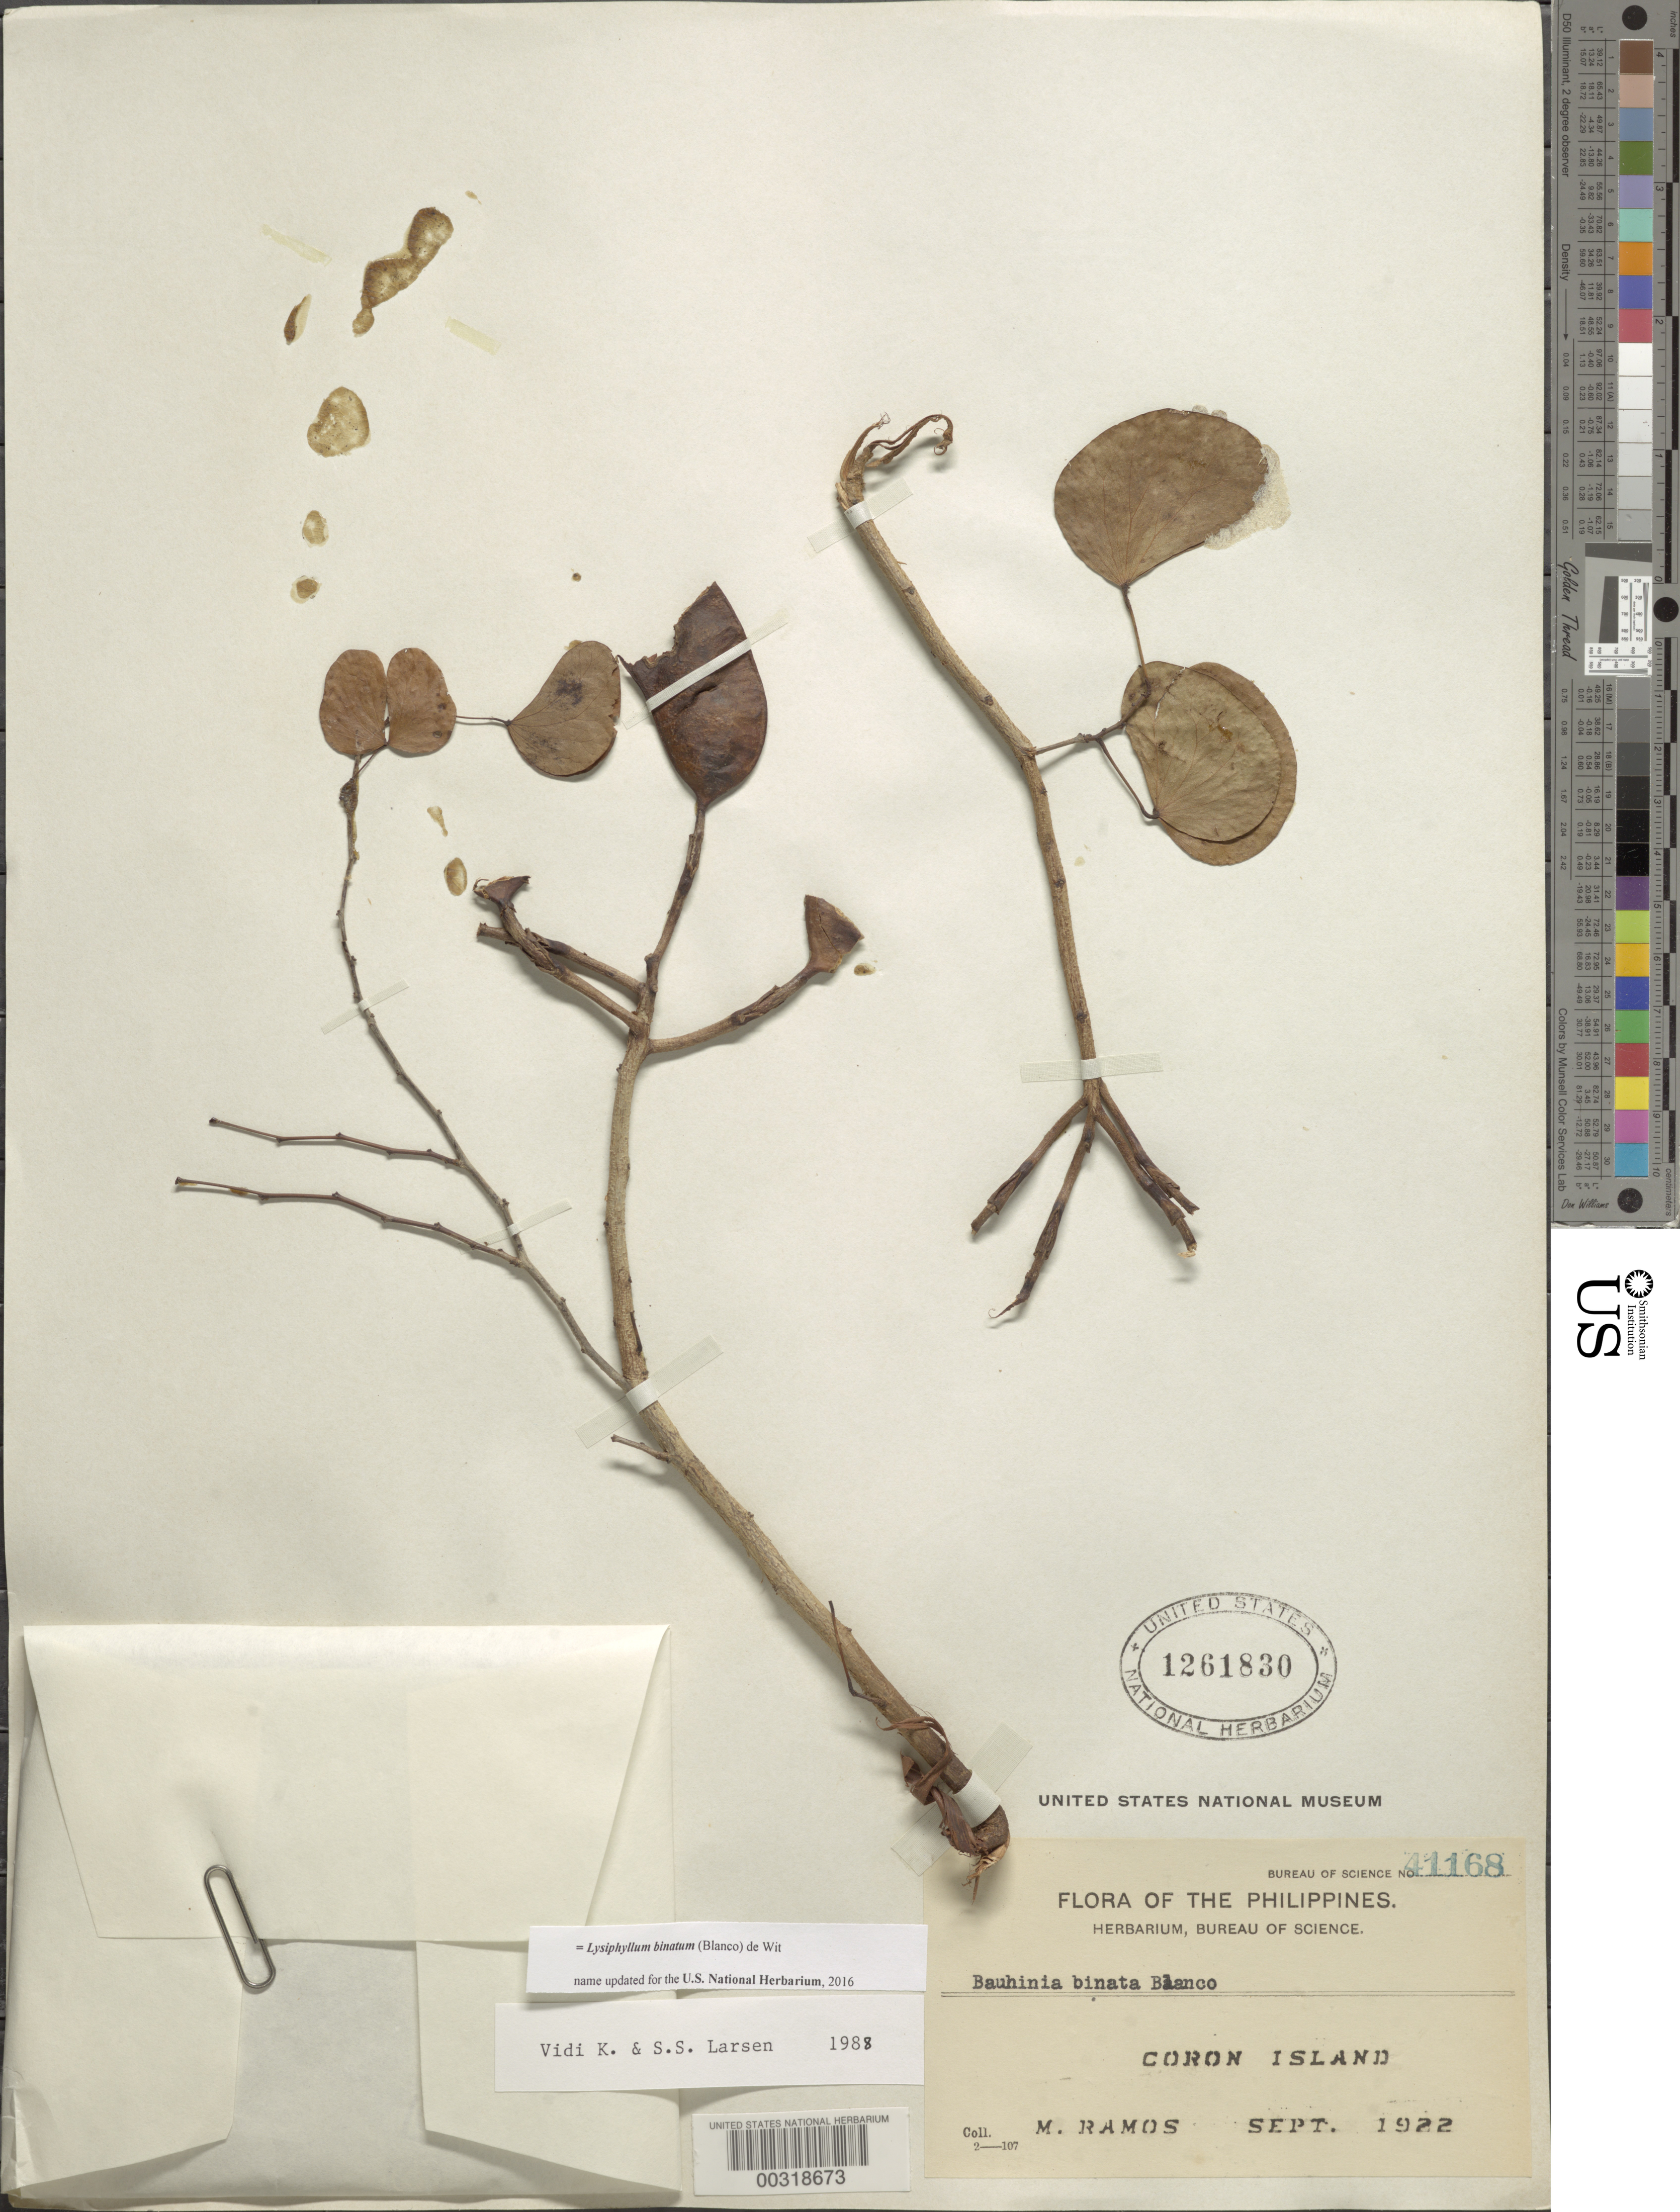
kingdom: Plantae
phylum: Tracheophyta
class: Magnoliopsida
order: Fabales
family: Fabaceae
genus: Tessmannia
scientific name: Tessmannia dewildemaniana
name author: Harms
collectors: M. Ramos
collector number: Bureau Of Science No. 41168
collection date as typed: Sep 1922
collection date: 1922-09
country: Philippines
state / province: Mimaropa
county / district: Palawan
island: Coron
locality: Coron i.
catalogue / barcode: US 1261830